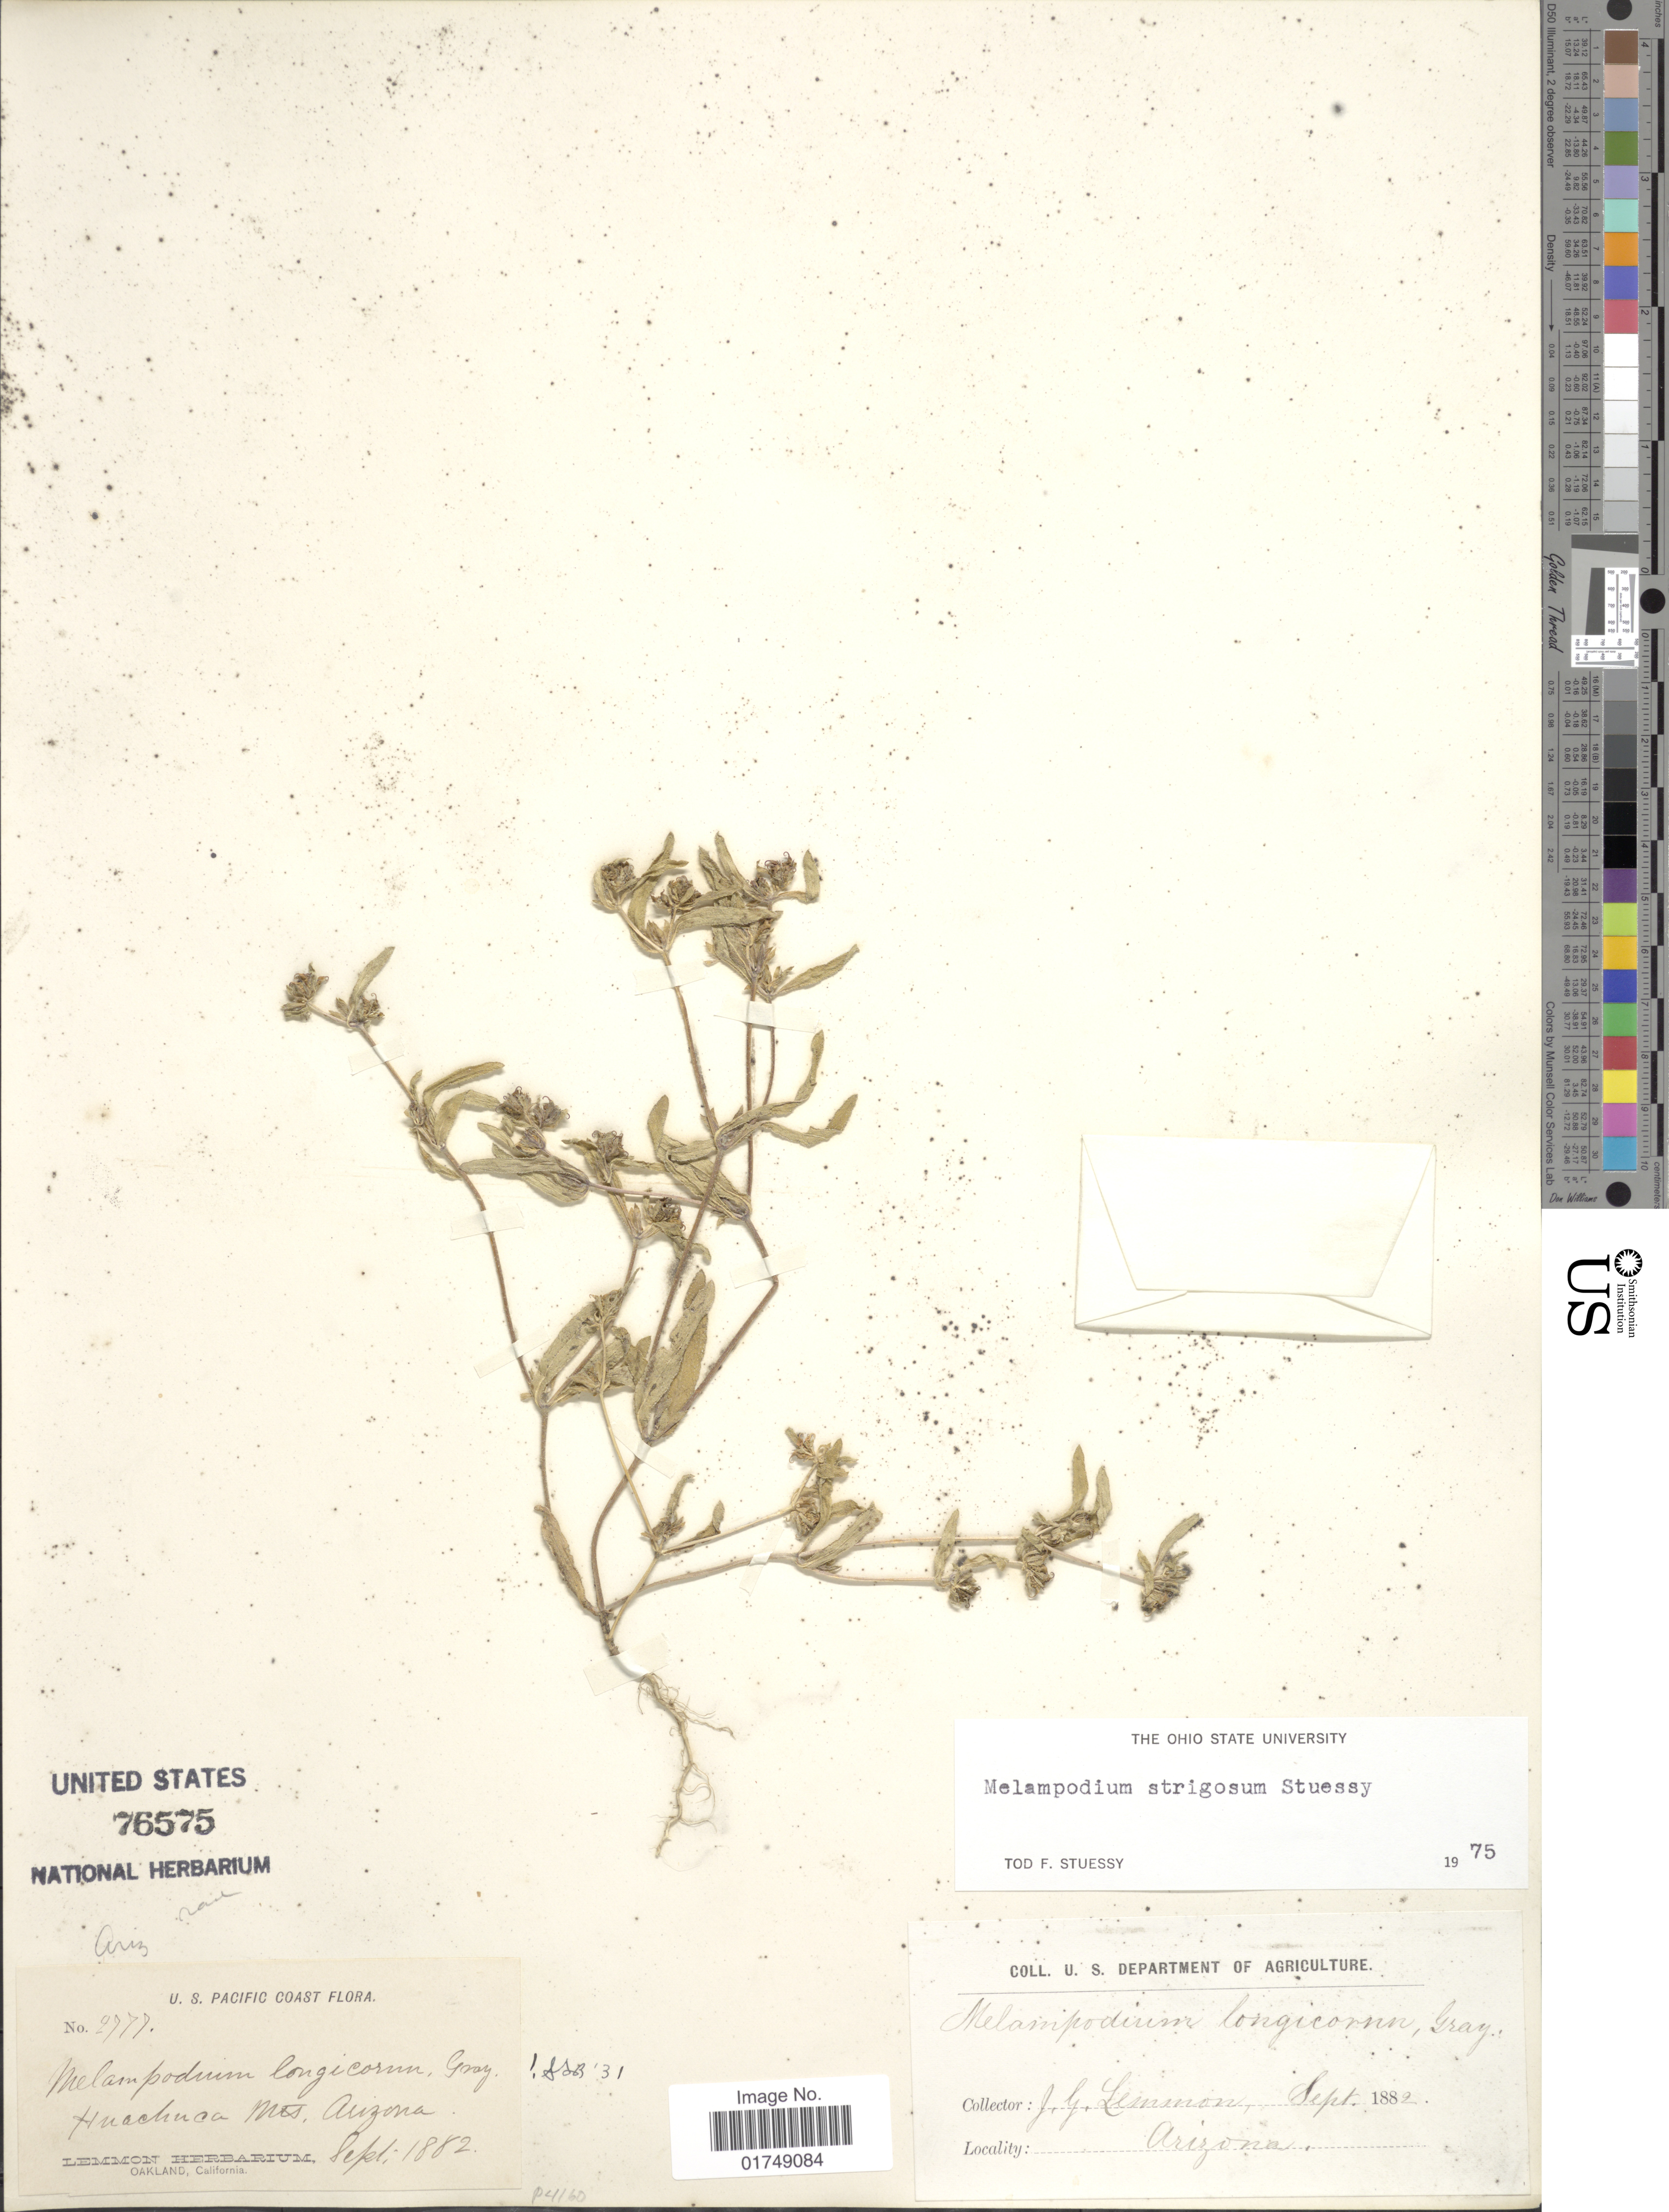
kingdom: Plantae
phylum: Tracheophyta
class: Magnoliopsida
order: Asterales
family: Asteraceae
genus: Melampodium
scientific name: Melampodium strigosum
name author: Stuessy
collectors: J. Lemmon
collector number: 2777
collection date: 1882-09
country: United States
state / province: Arizona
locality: U. S. Pacific Coast, Huachuca Mts.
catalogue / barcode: US 76575